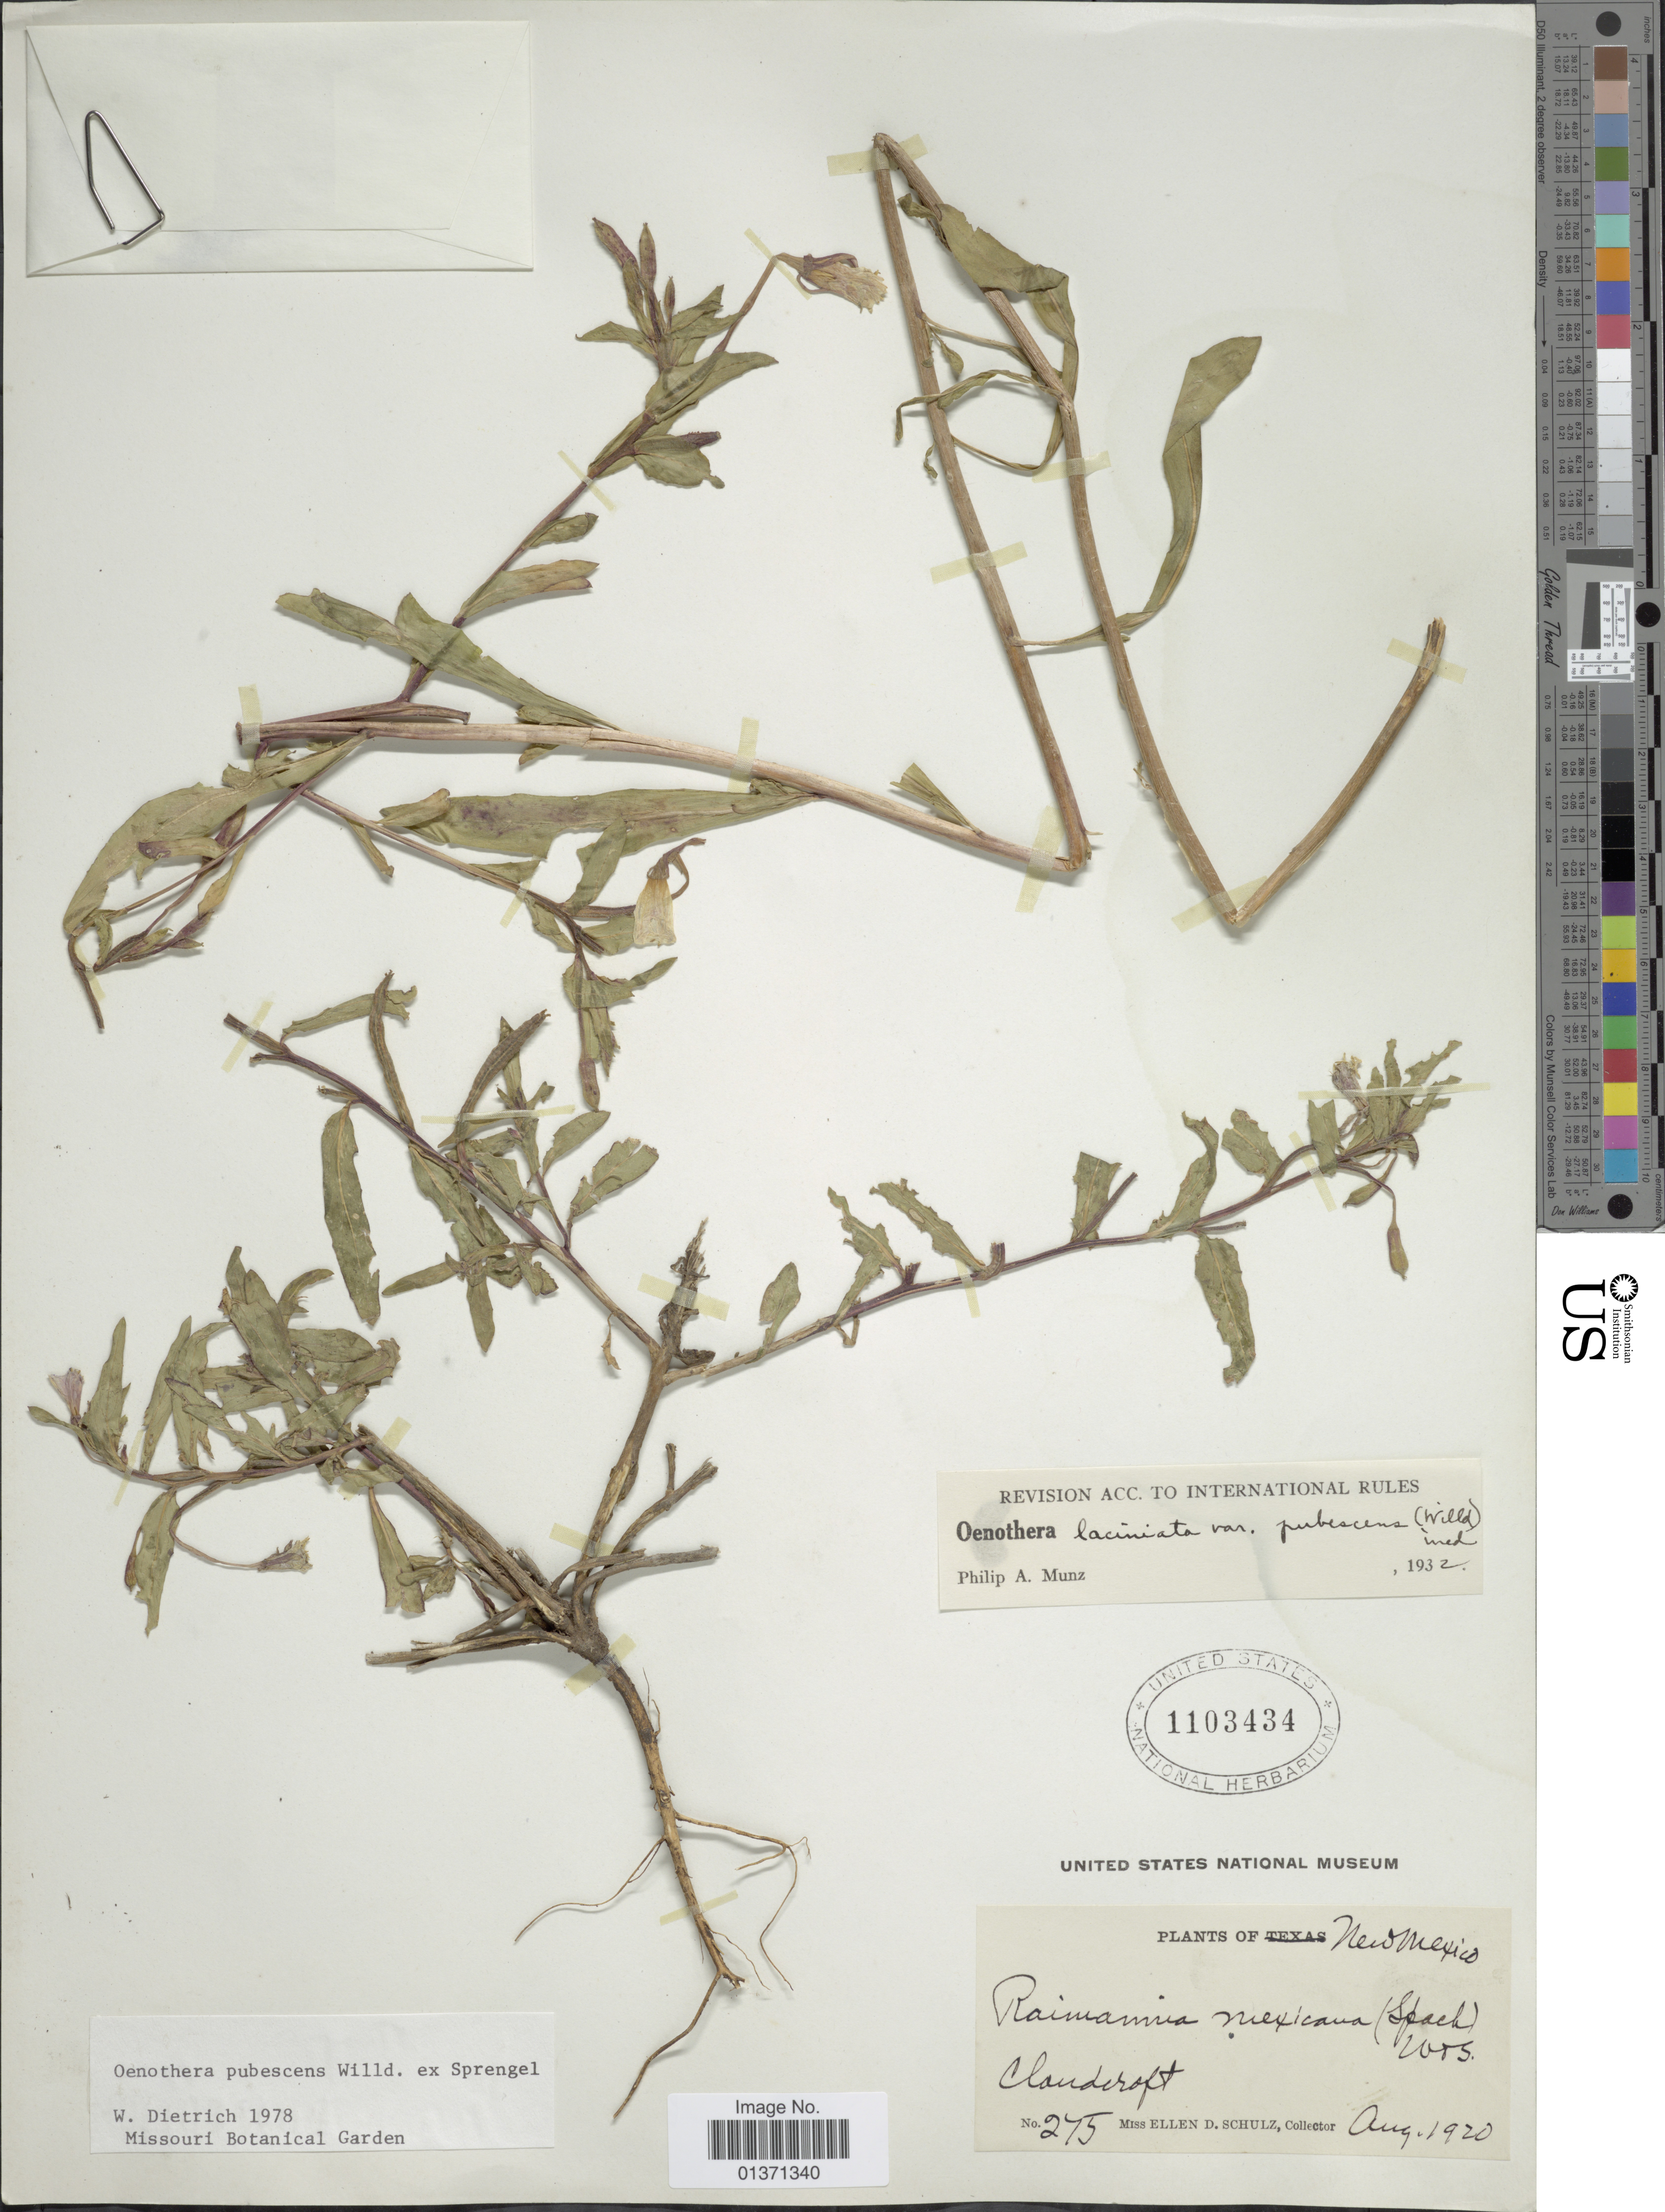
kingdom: Plantae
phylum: Tracheophyta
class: Magnoliopsida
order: Myrtales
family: Onagraceae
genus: Oenothera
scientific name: Oenothera pubescens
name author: Willd. ex Spreng.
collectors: E. D. Schulz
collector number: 275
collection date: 1920-08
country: United States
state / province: New Mexico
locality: Clouderoft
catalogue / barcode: US 1103434